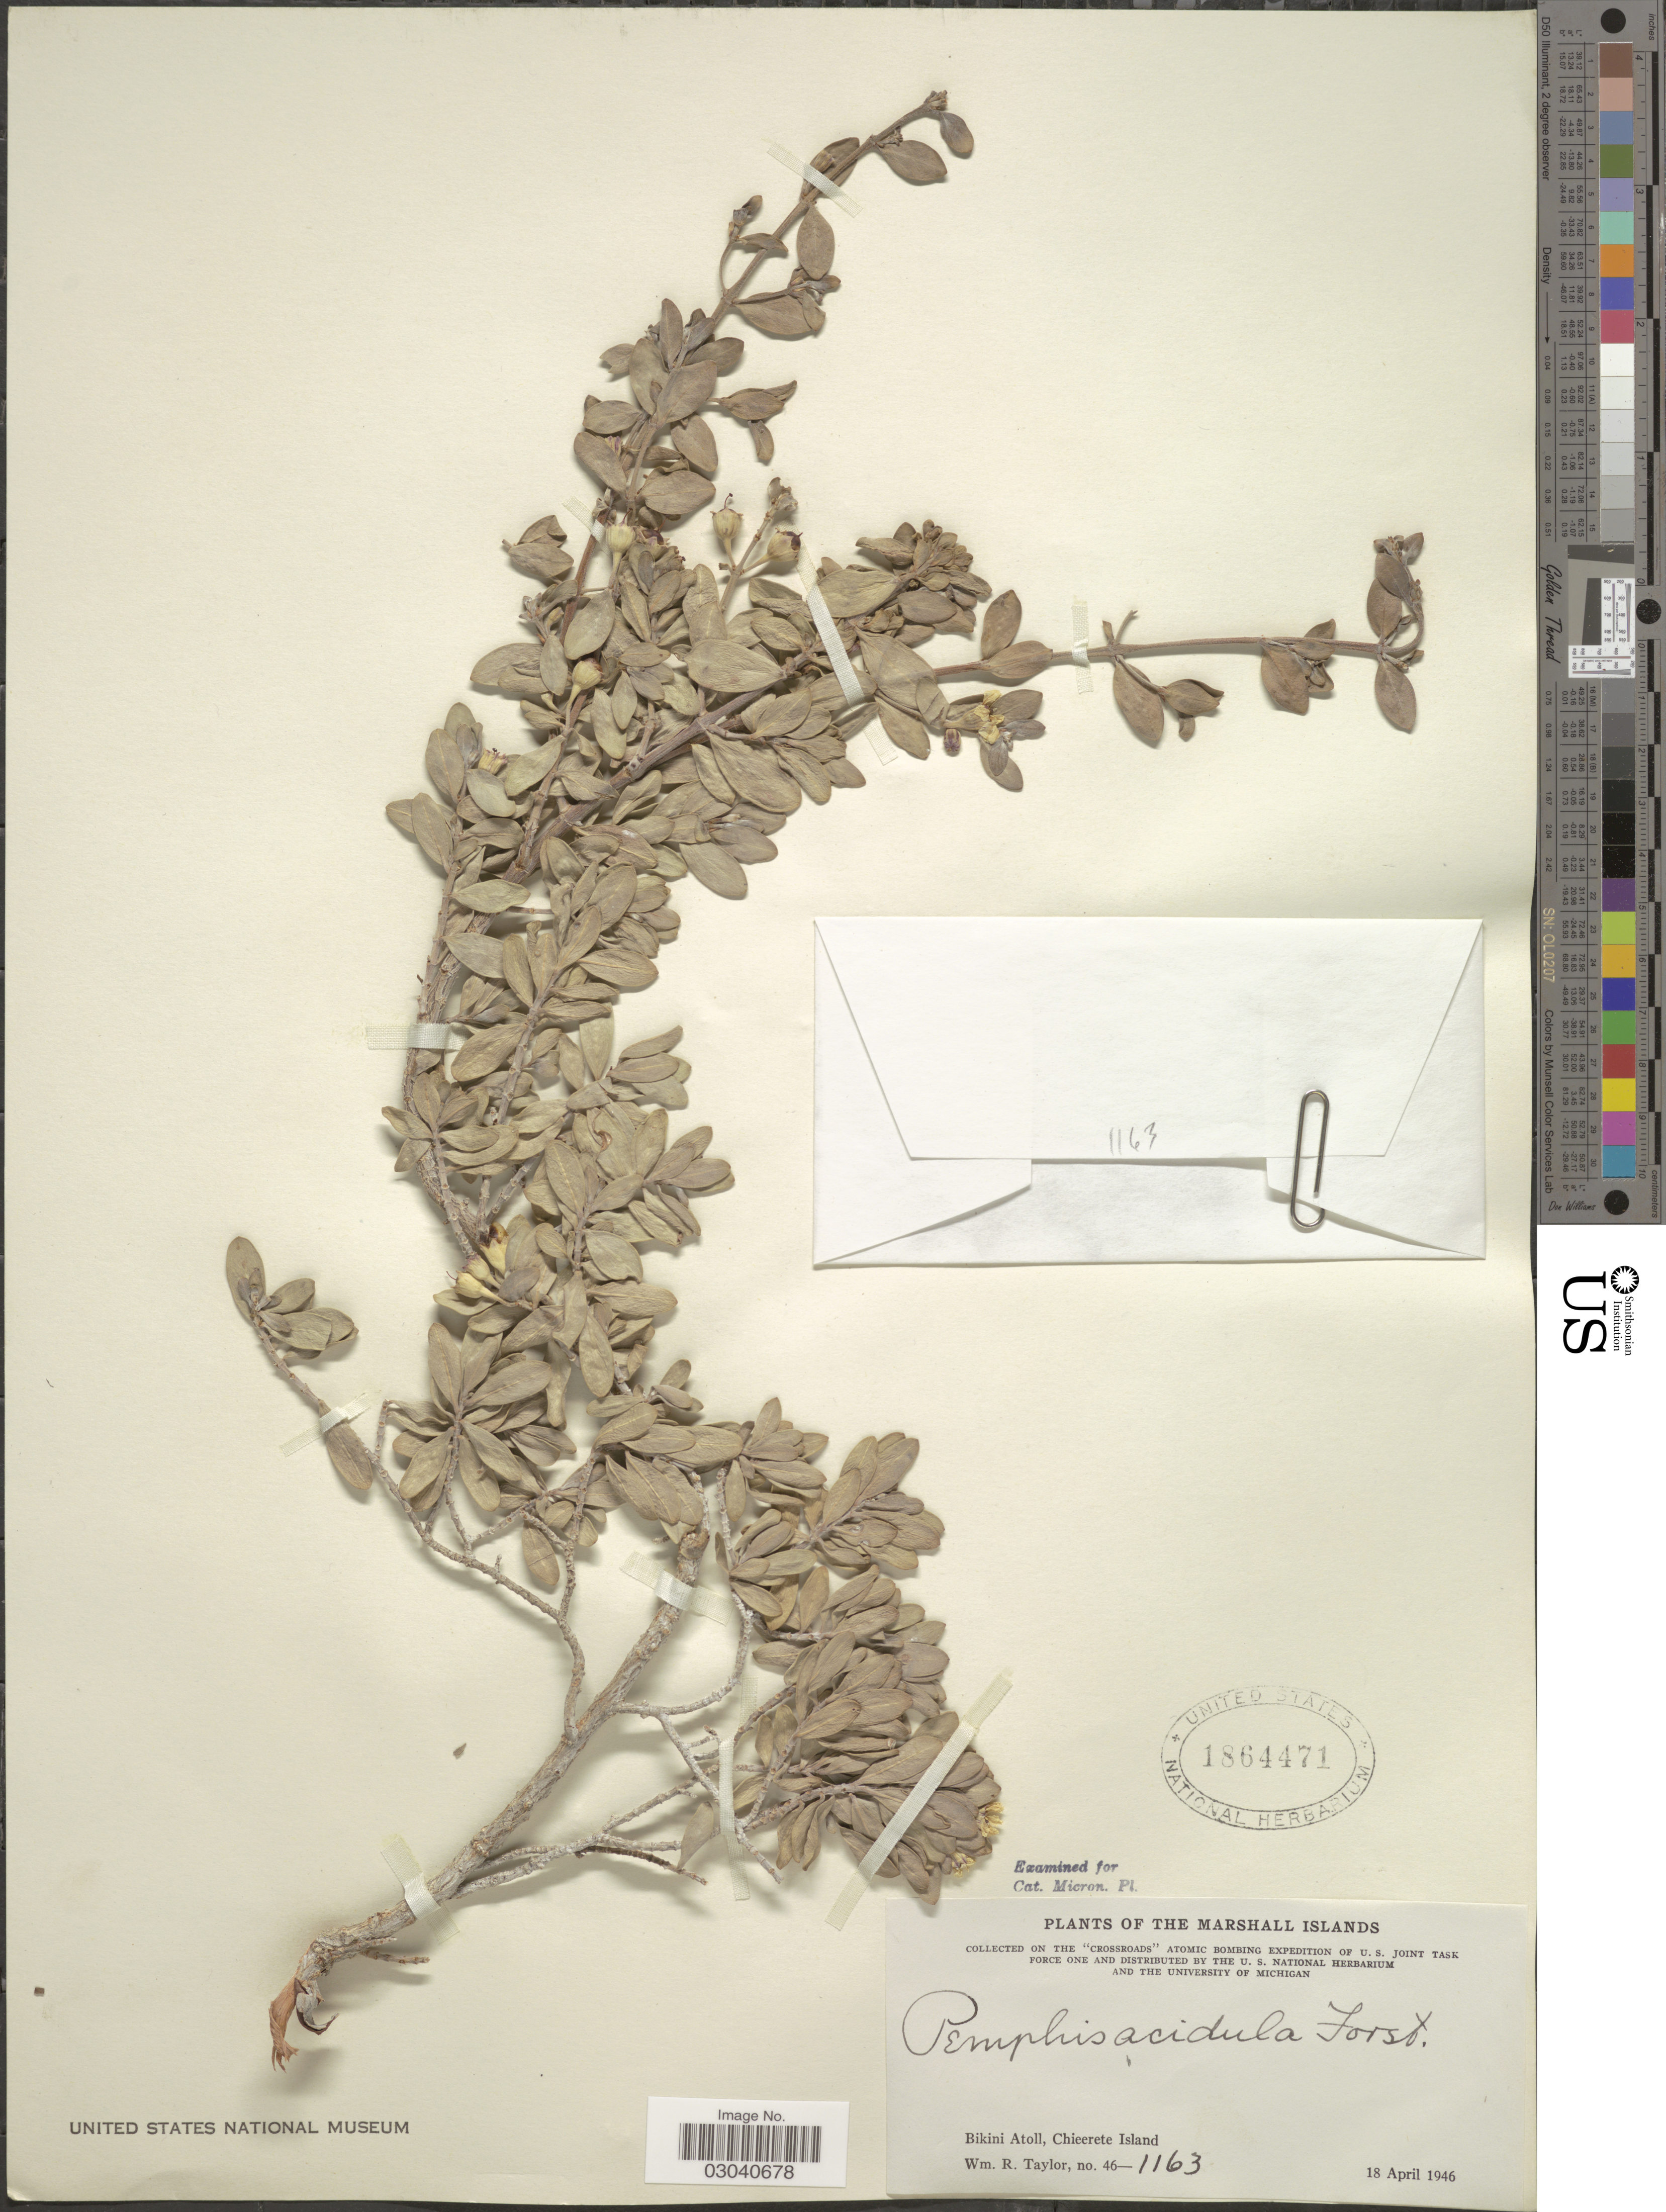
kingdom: Plantae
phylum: Tracheophyta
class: Magnoliopsida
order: Myrtales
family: Lythraceae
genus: Pemphis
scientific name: Pemphis acidula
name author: J.R. Forst. & G. Forst.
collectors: W. R. Taylor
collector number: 46-1163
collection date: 1946-04-18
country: Marshall Islands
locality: Bikini Atoll, Chieerete Island.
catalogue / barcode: US 1864471